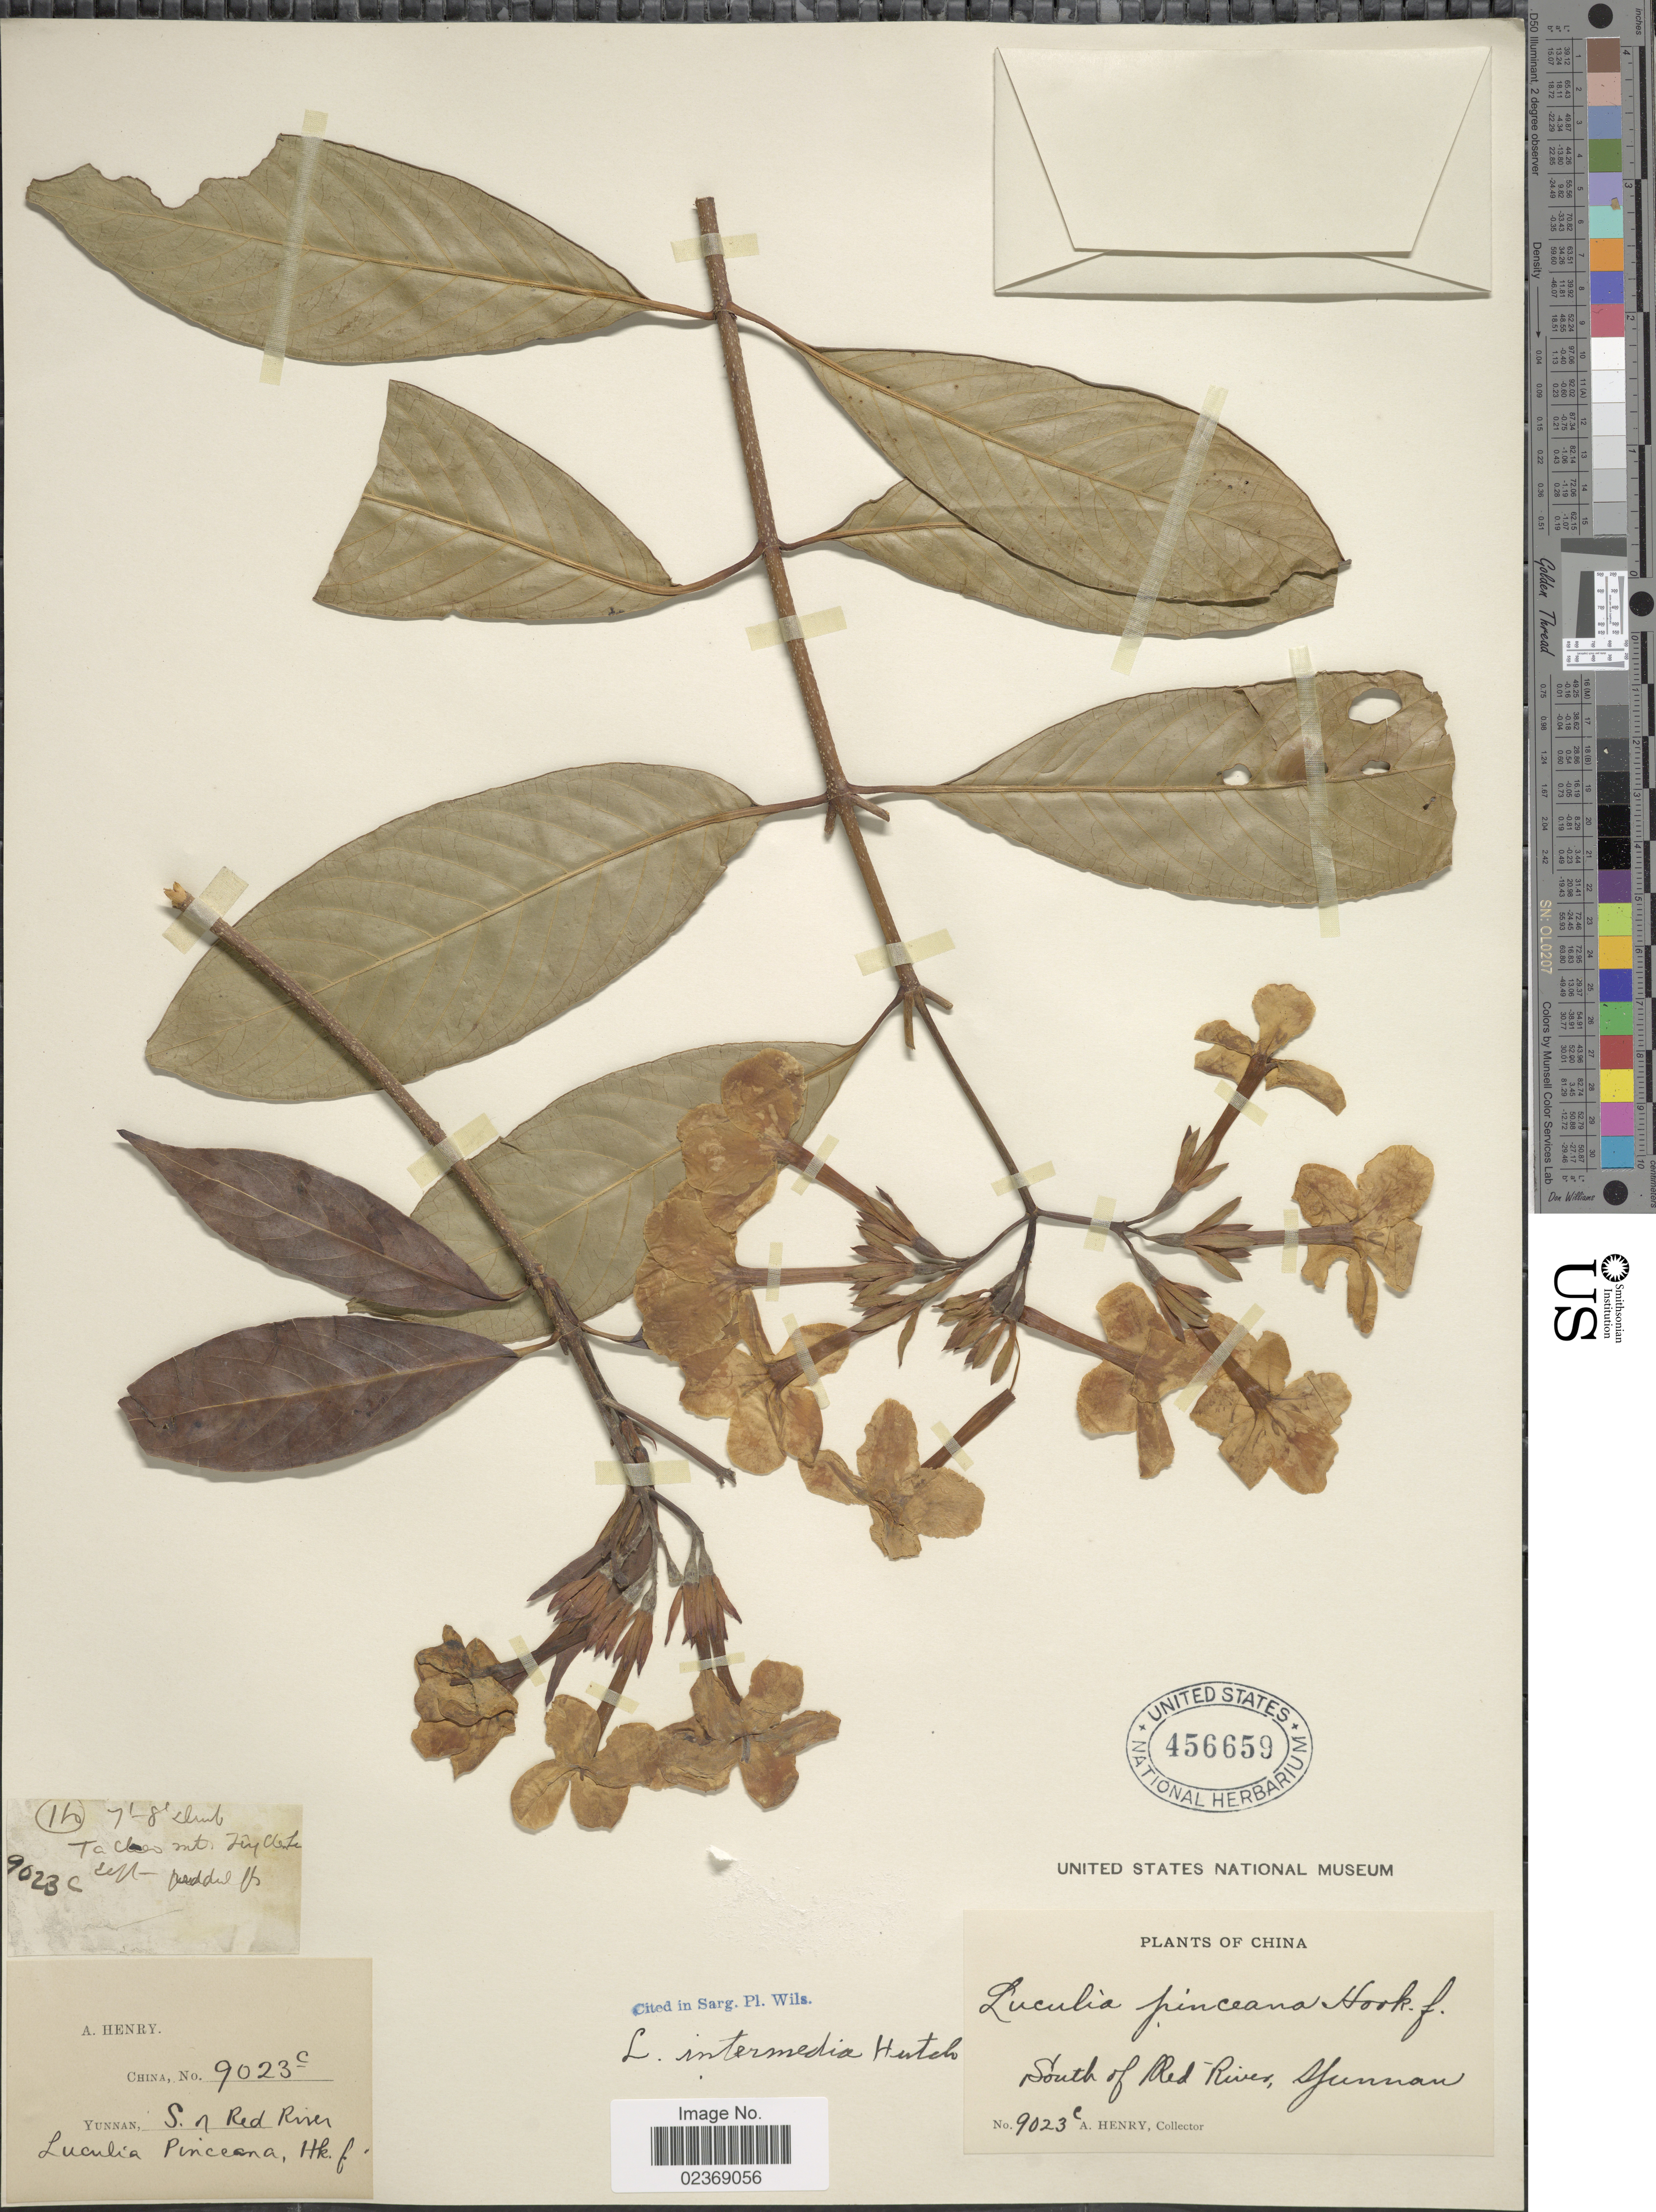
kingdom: Plantae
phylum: Tracheophyta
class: Magnoliopsida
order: Gentianales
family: Rubiaceae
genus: Luculia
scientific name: Luculia intermedia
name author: Hutch.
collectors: A. Henry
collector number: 9023 C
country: China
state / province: Yunnan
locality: South of Red River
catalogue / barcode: US 456659